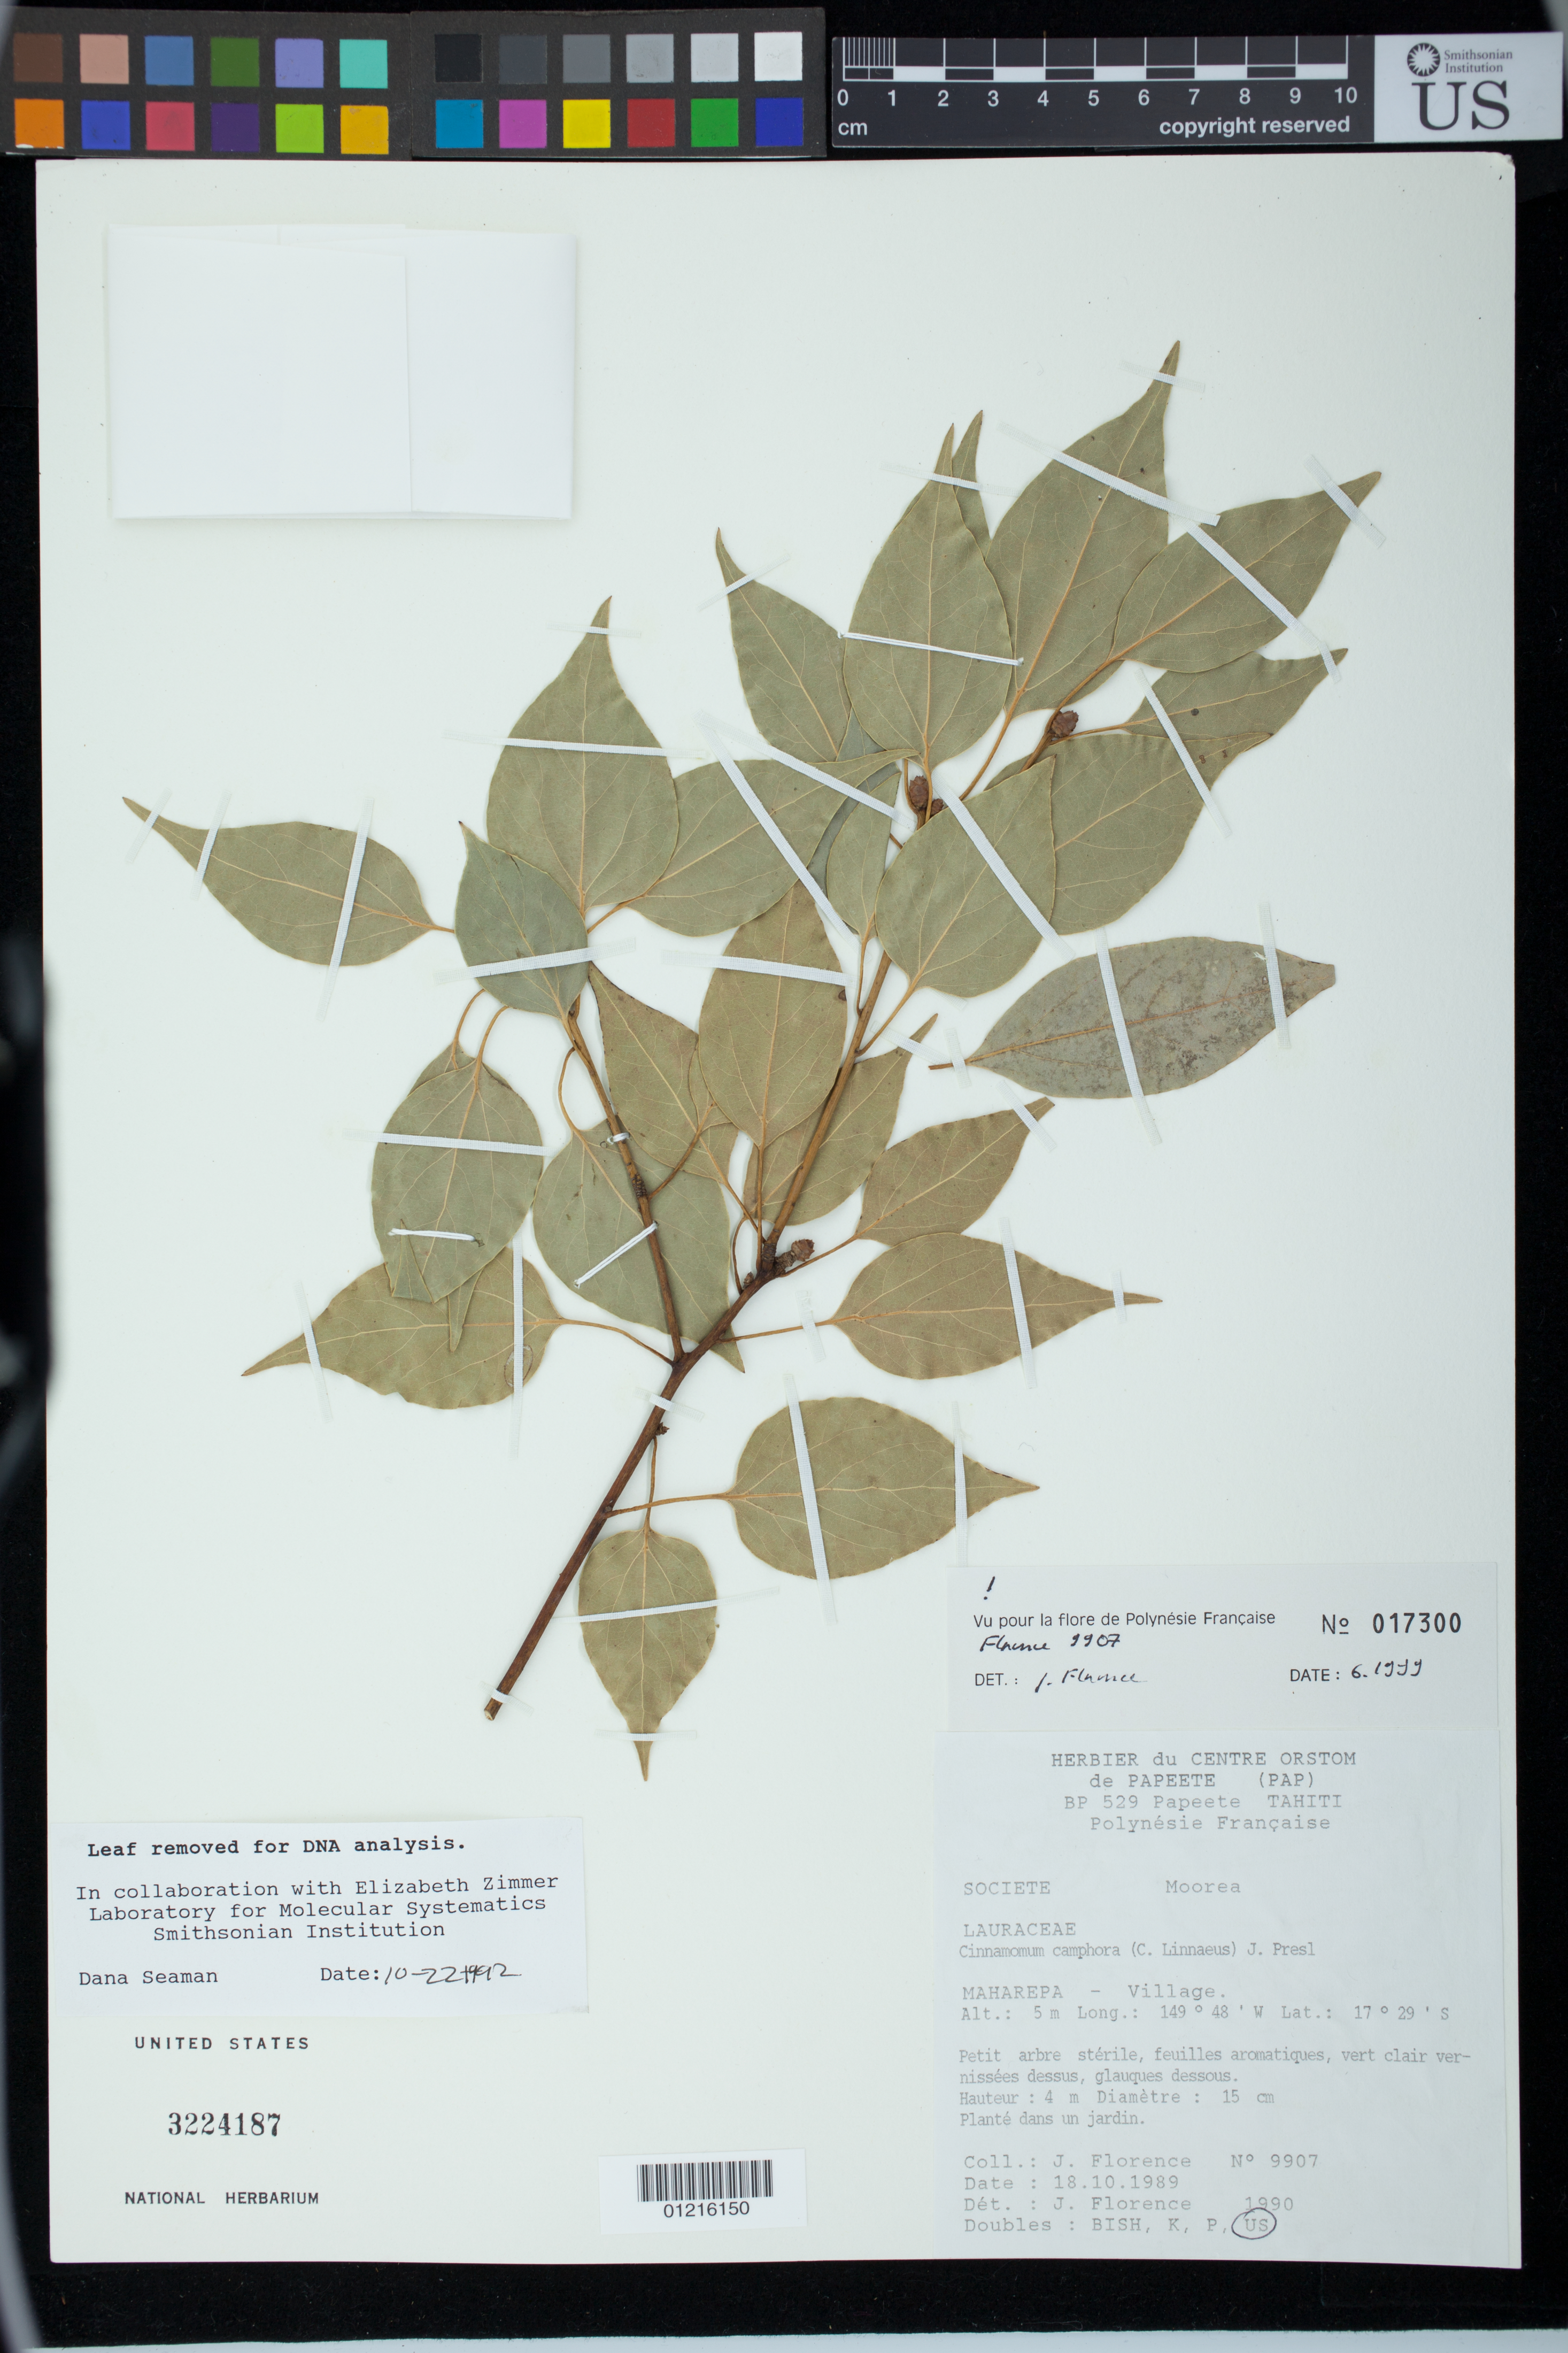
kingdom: Plantae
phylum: Tracheophyta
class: Magnoliopsida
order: Laurales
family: Lauraceae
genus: Cinnamomum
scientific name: Cinnamomum camphora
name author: (L.) J. Presl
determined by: Florence, J.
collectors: J. Florence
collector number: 9907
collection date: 1989-10-18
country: French Polynesia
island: Moorea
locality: Maharepa - village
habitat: Jardin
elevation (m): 5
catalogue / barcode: US 3224187